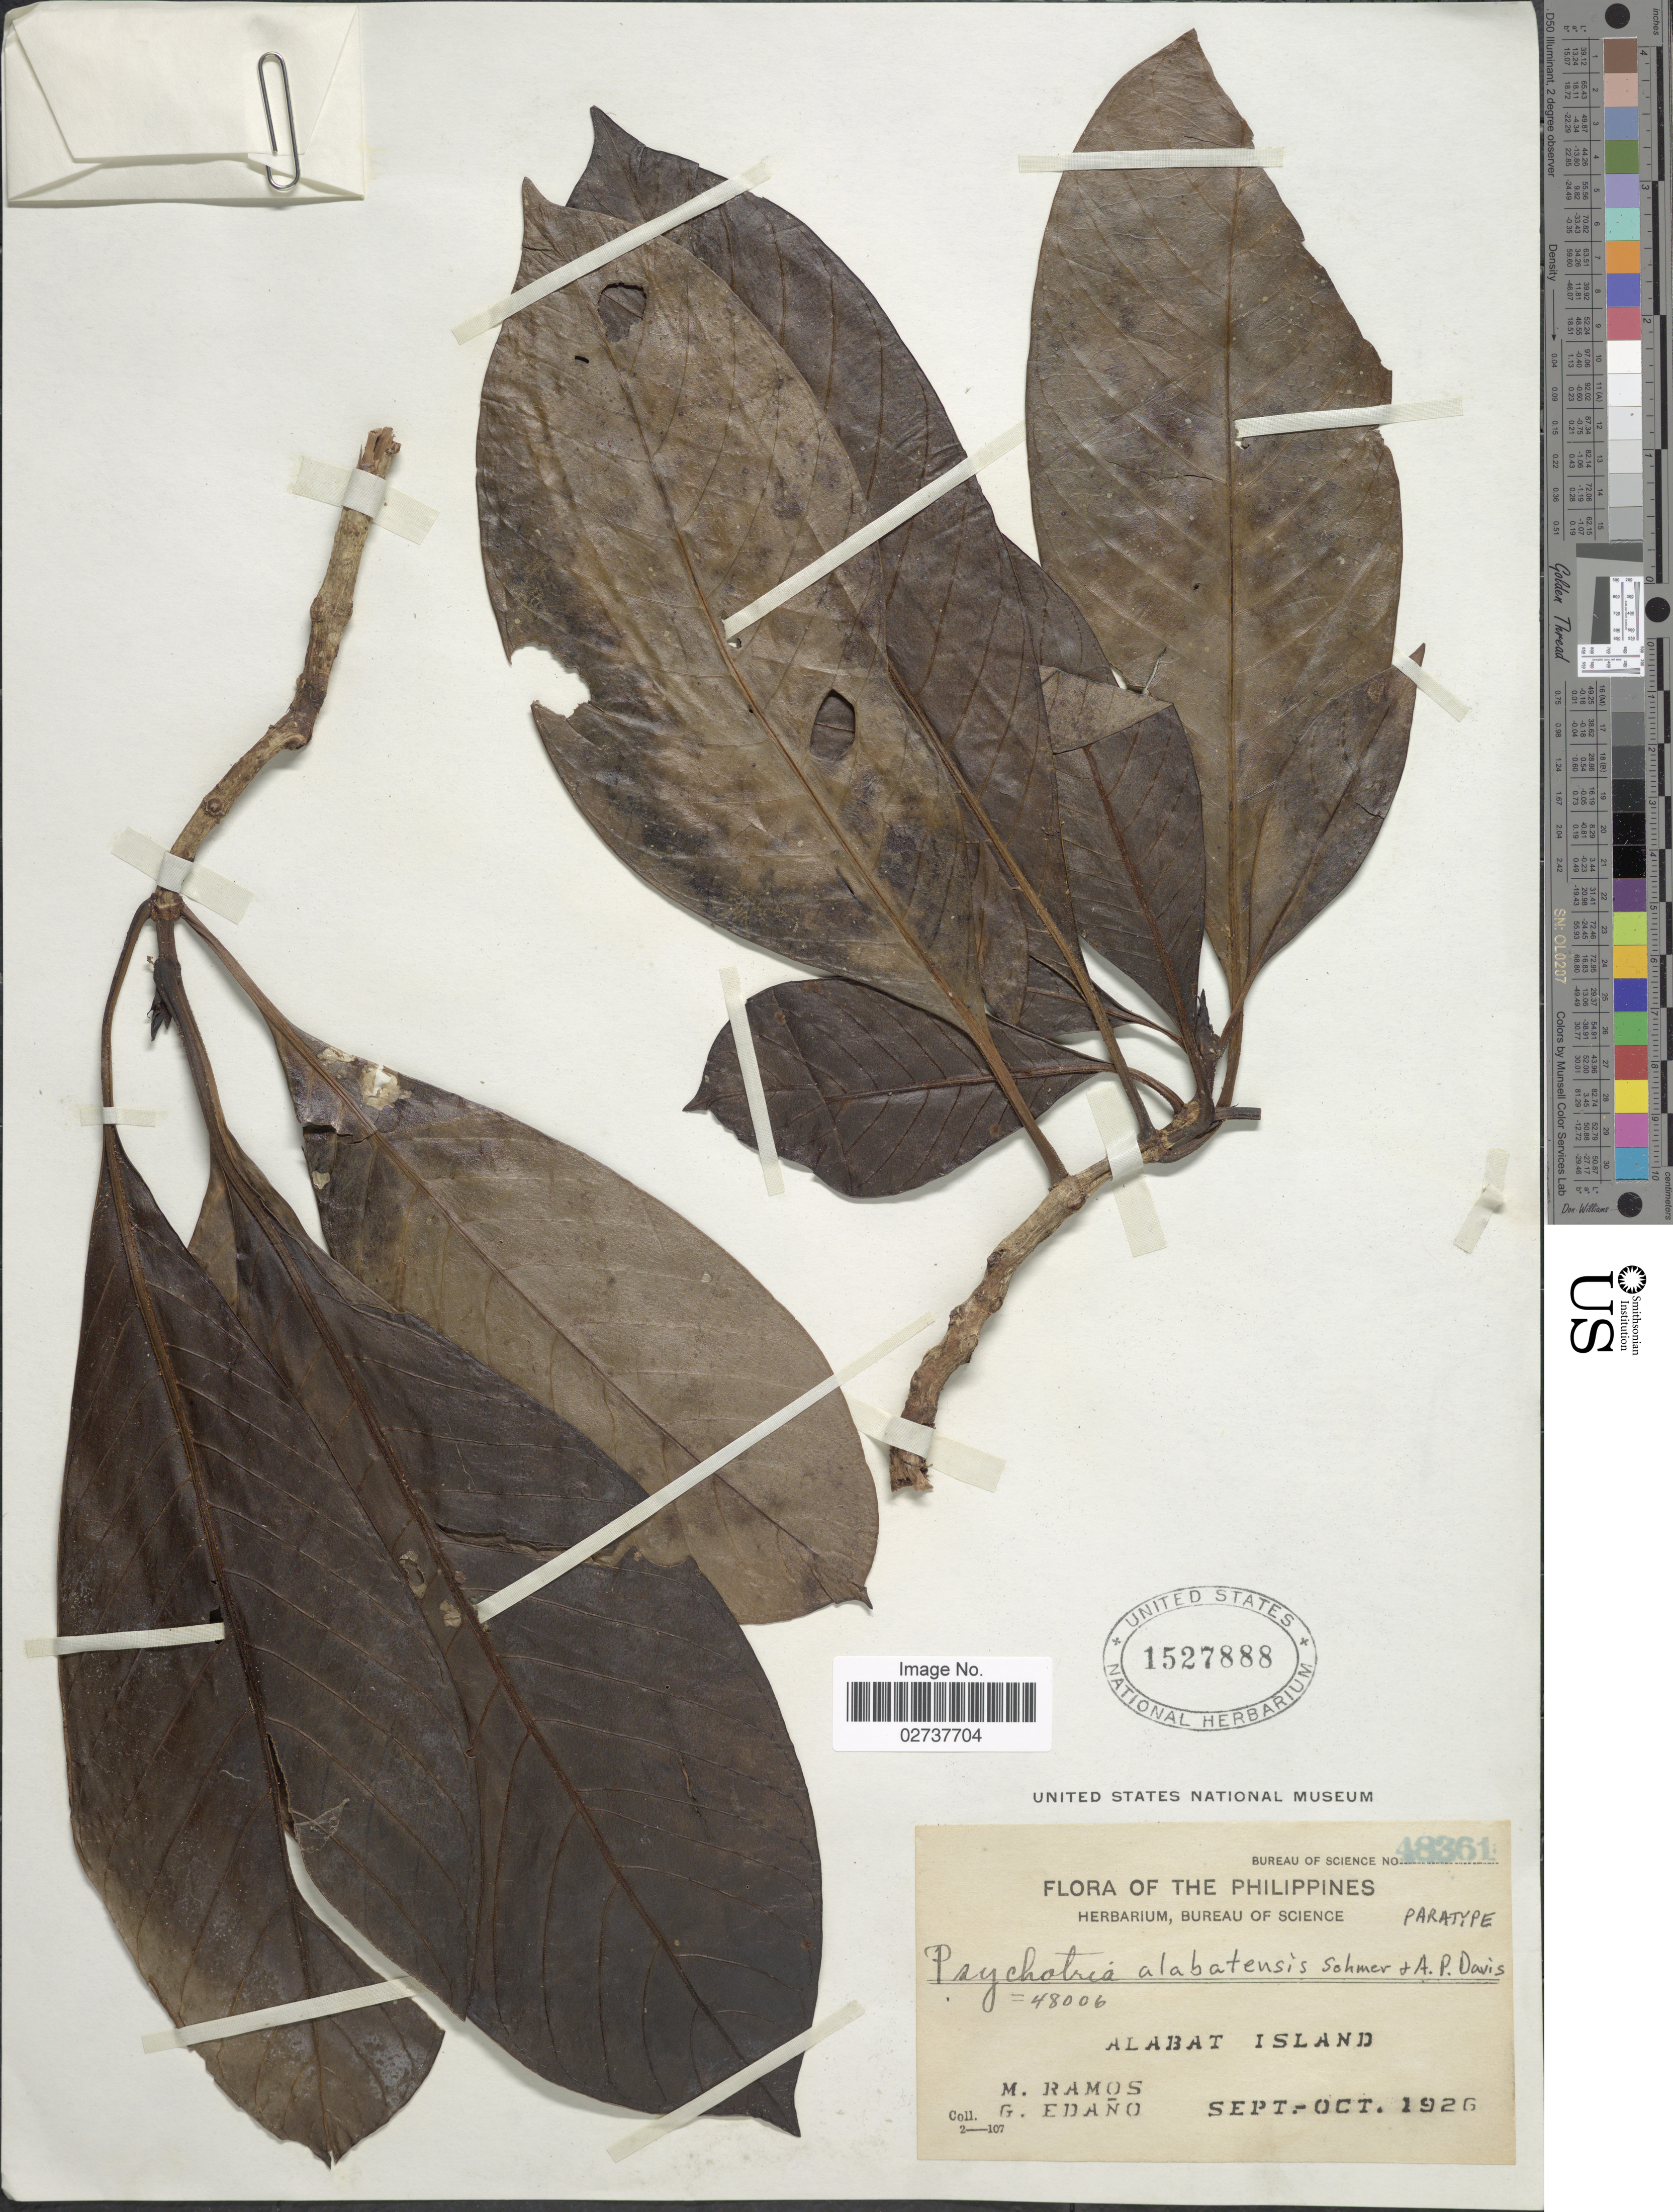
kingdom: Plantae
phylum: Tracheophyta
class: Magnoliopsida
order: Gentianales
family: Rubiaceae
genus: Psychotria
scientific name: Psychotria alabatensis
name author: Sohmer & A.P. Davis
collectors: M. Ramos & G. Edaño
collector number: Bureau of Science 48361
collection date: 1926-09/1926-10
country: Philippines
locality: Alabat Island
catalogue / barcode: US 1527888